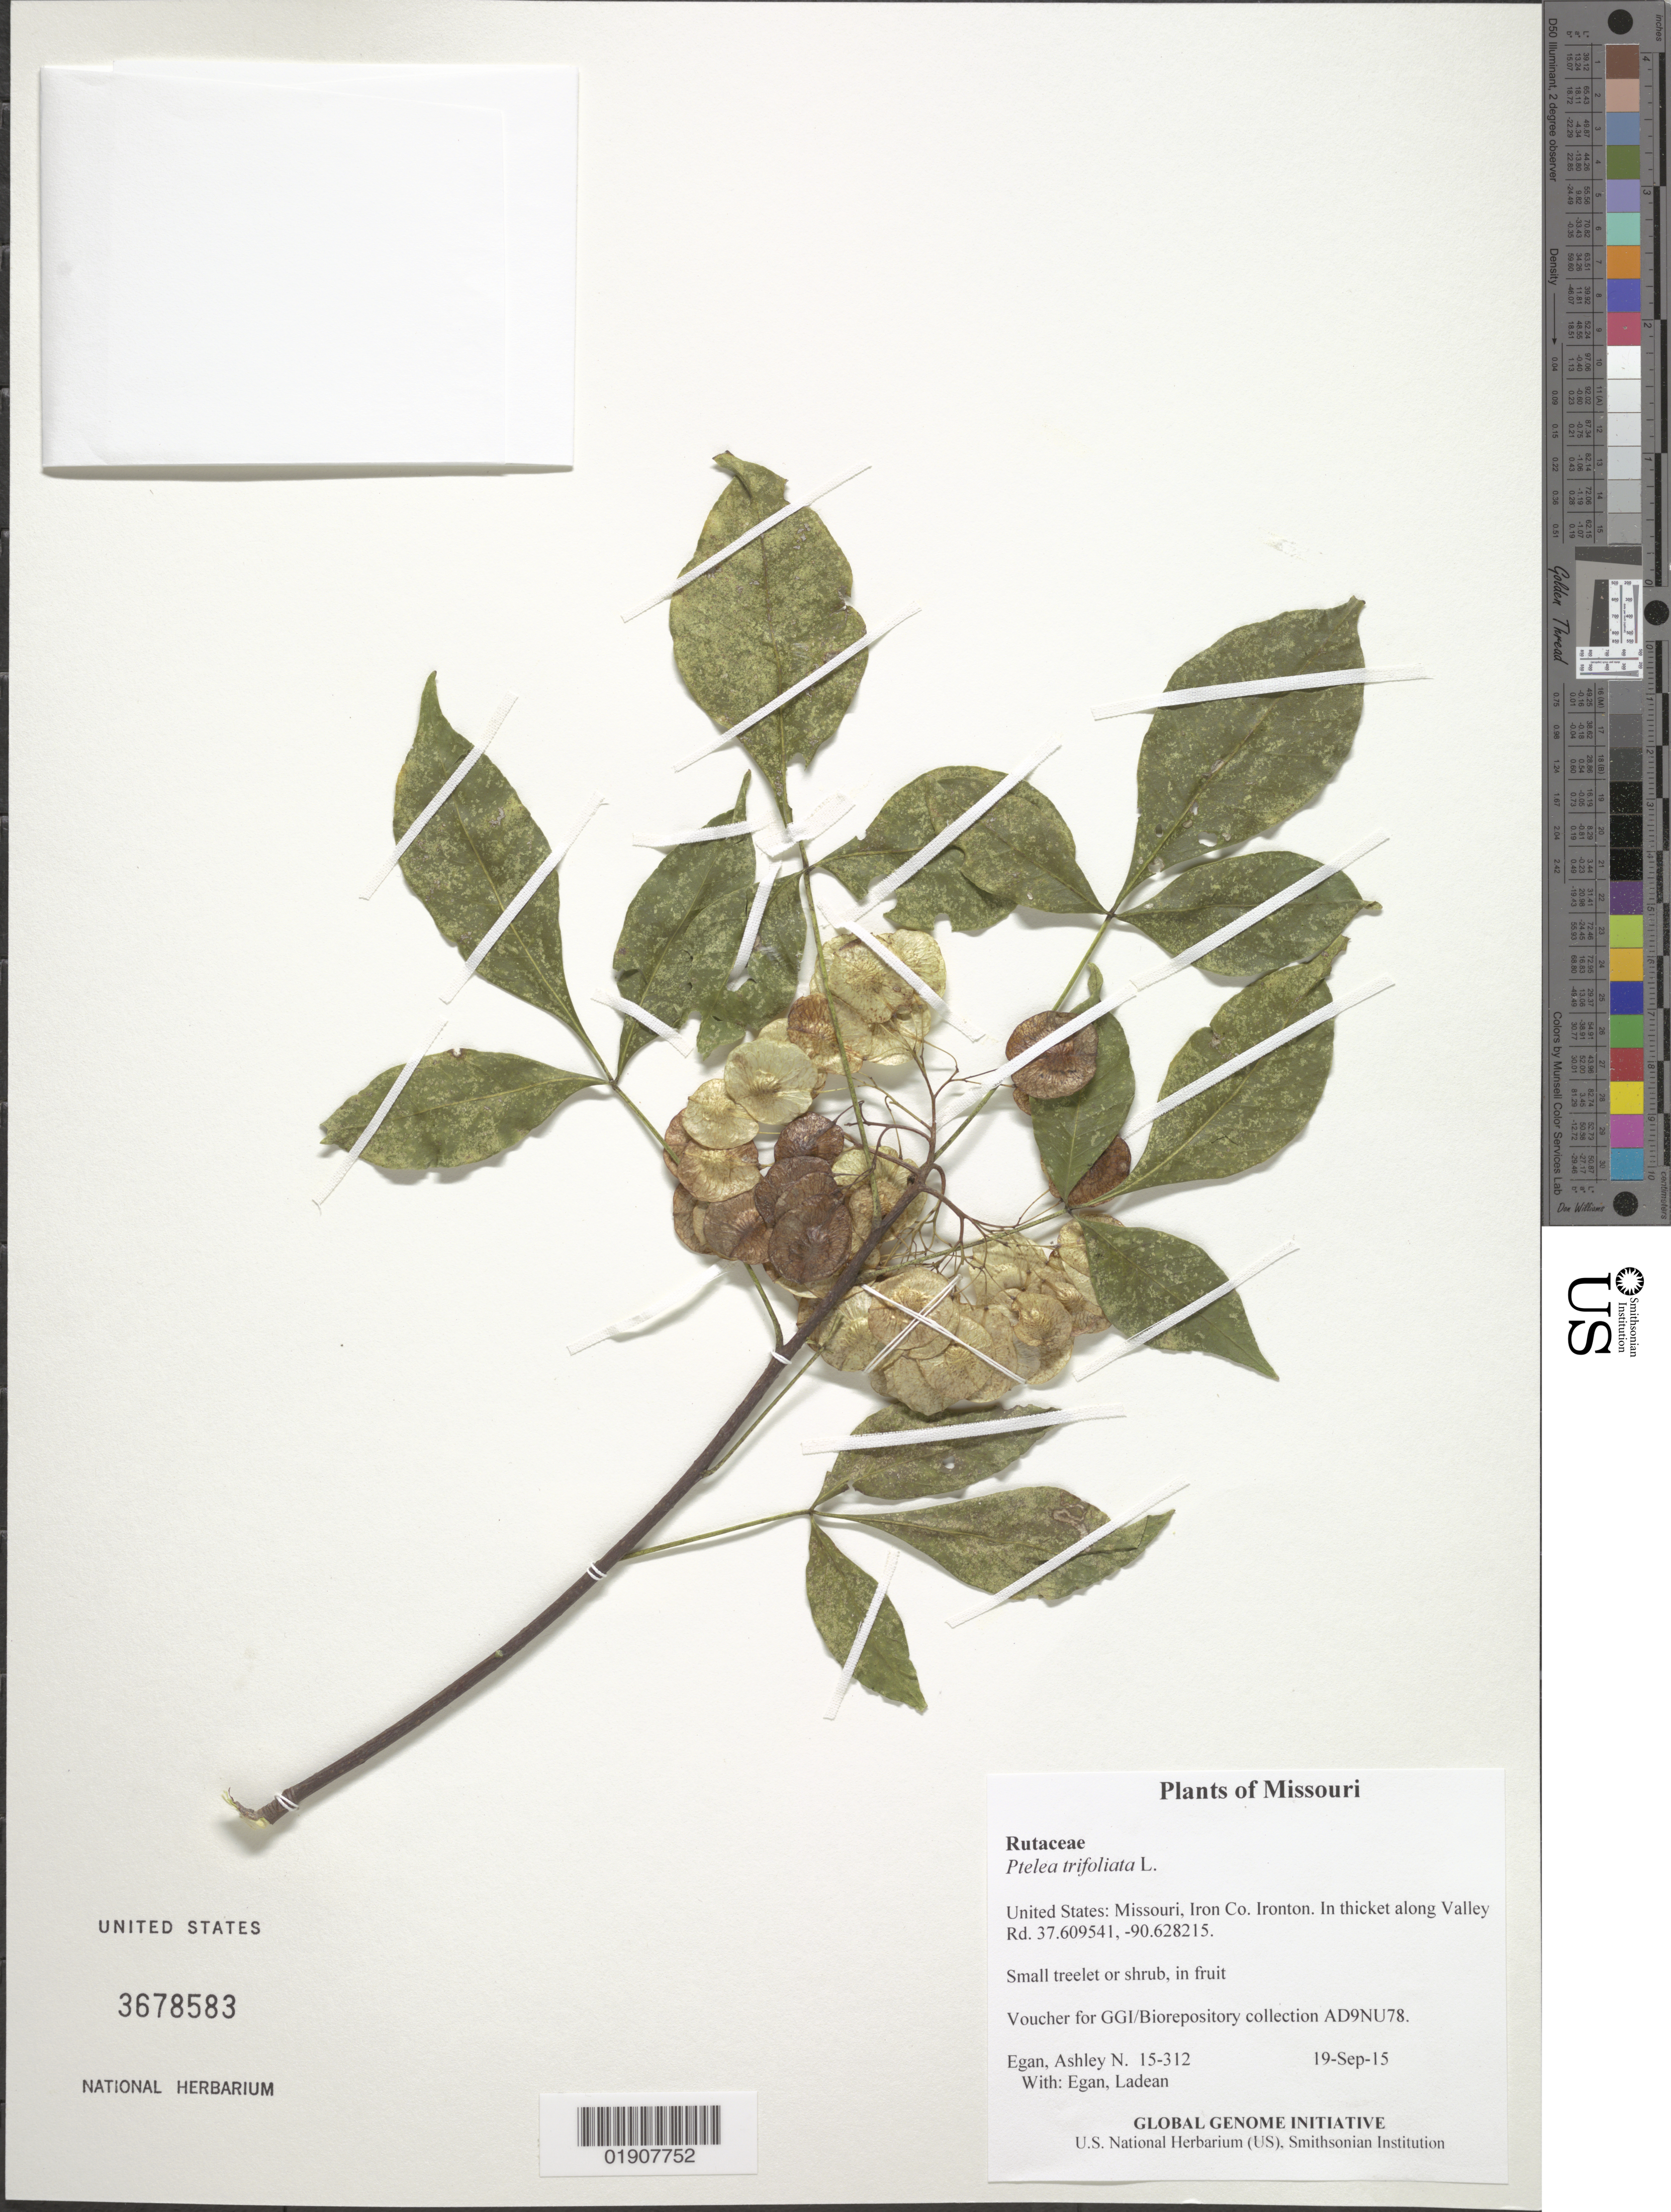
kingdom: Plantae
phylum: Tracheophyta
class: Magnoliopsida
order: Sapindales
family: Rutaceae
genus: Ptelea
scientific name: Ptelea trifoliata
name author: L.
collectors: A. N. Egan & L. Egan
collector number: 15-312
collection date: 2015-09-19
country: United States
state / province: Missouri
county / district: Iron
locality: Ironton. In thicket along Valley Rd.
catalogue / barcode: US 3678583